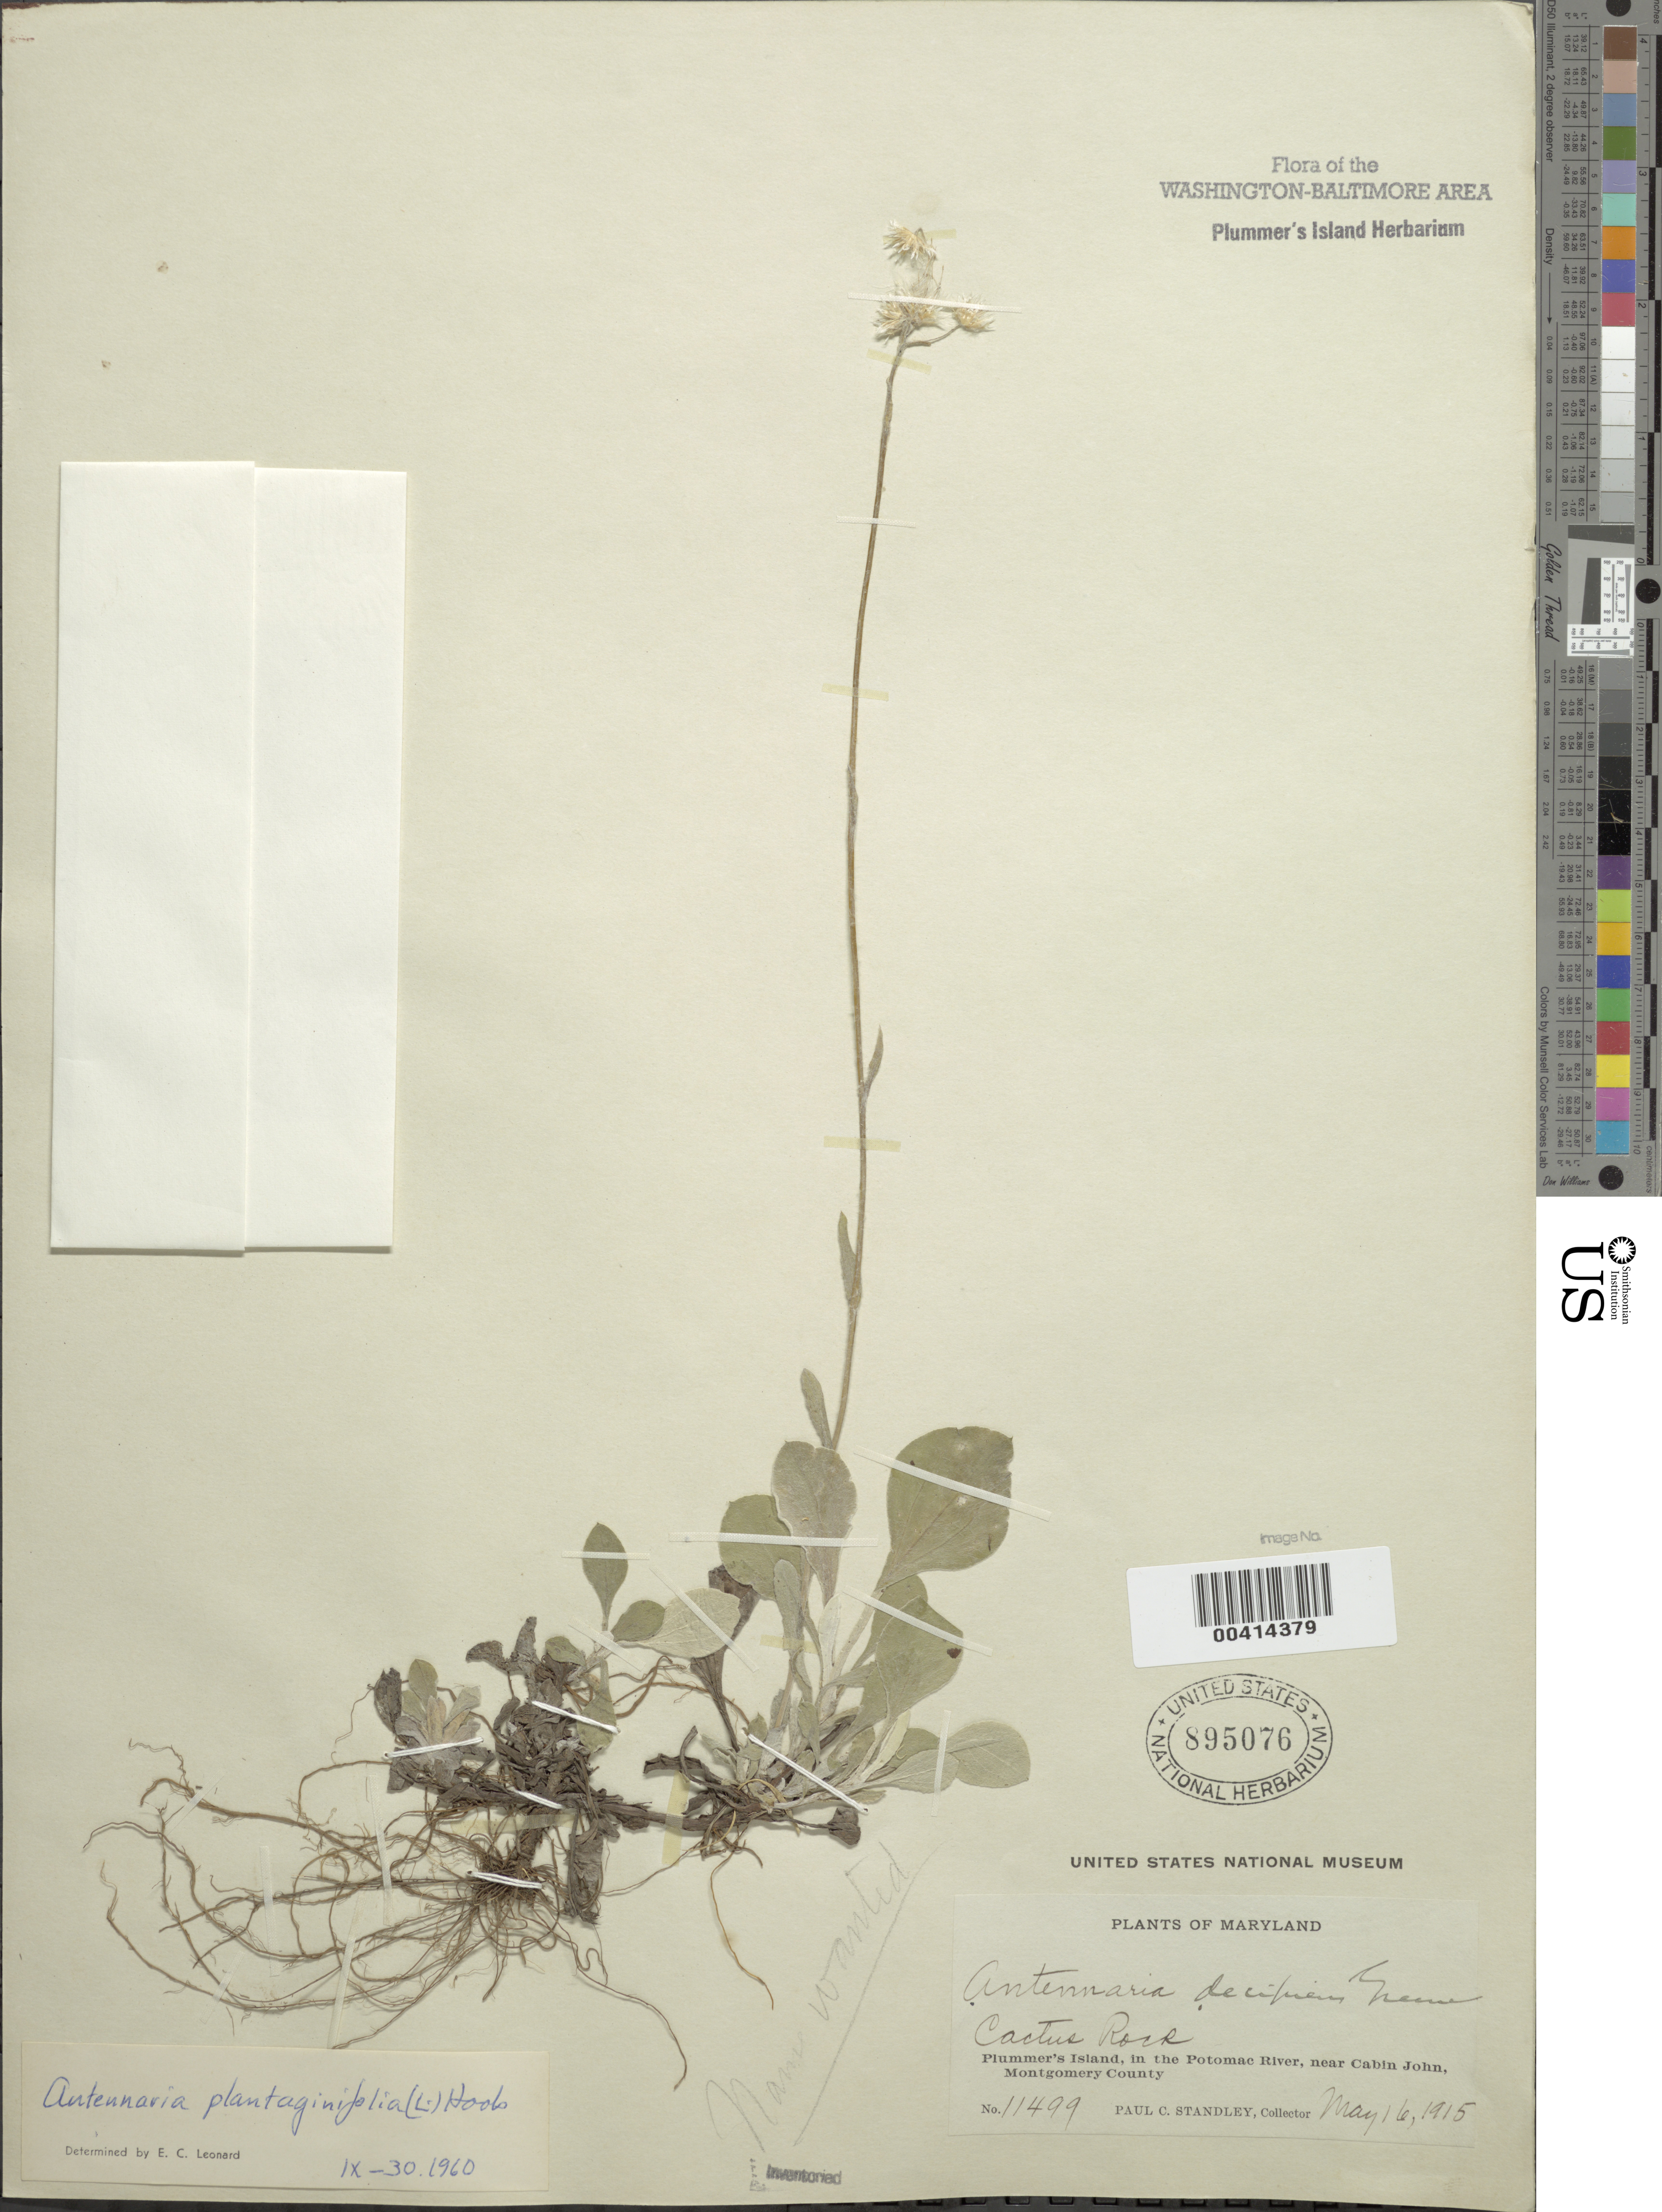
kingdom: Plantae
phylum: Tracheophyta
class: Magnoliopsida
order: Asterales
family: Asteraceae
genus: Antennaria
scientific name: Antennaria plantaginifolia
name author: (L.) Richardson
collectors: P. C. Standley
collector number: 11499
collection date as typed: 16 May 1915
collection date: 1915-05-16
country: United States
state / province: Maryland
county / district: Montgomery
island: Plummers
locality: Plummer's Island; Cactus Rock C. & O. Canal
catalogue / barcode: US 895076